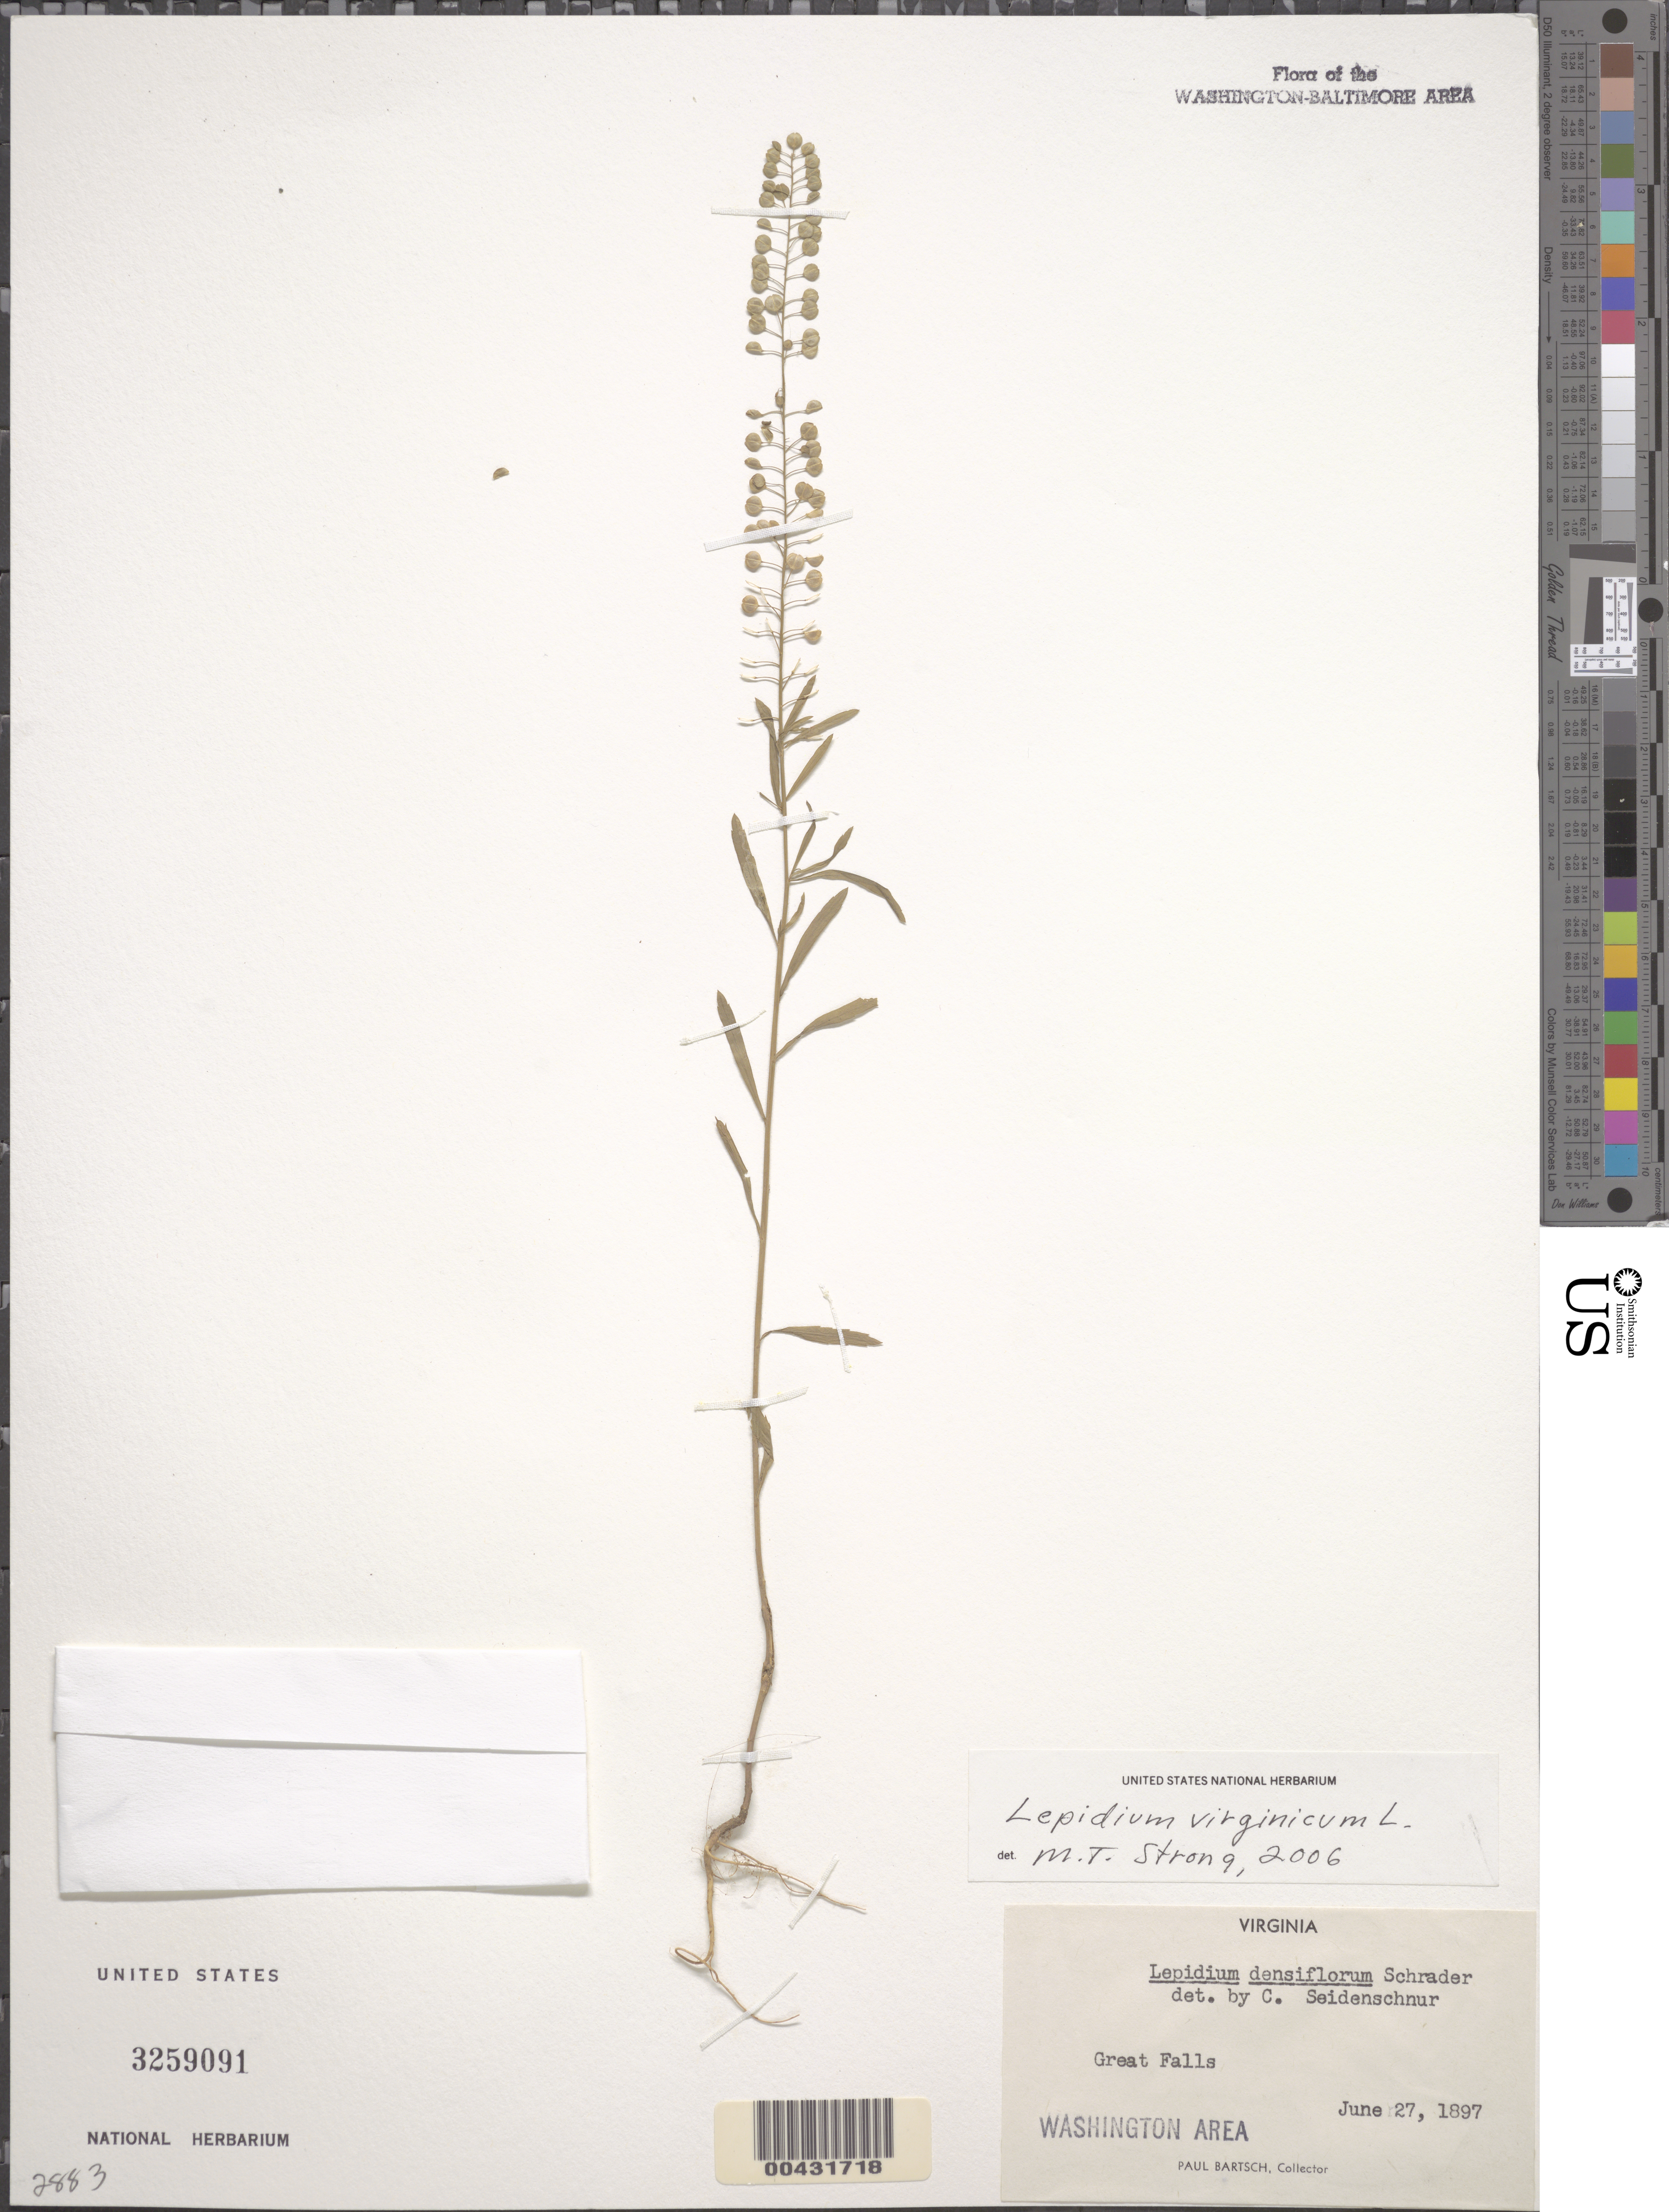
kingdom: Plantae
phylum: Tracheophyta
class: Magnoliopsida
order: Brassicales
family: Brassicaceae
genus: Lepidium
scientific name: Lepidium virginicum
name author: L.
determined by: Strong, M. T., (US), Smithsonian Institution - National Museum of Natural History (UNITED STATES)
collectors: P. Bartsch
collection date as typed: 27 Jun 1897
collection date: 1897-06-27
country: United States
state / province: Virginia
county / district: Fairfax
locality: Great Falls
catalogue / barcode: US 3259091